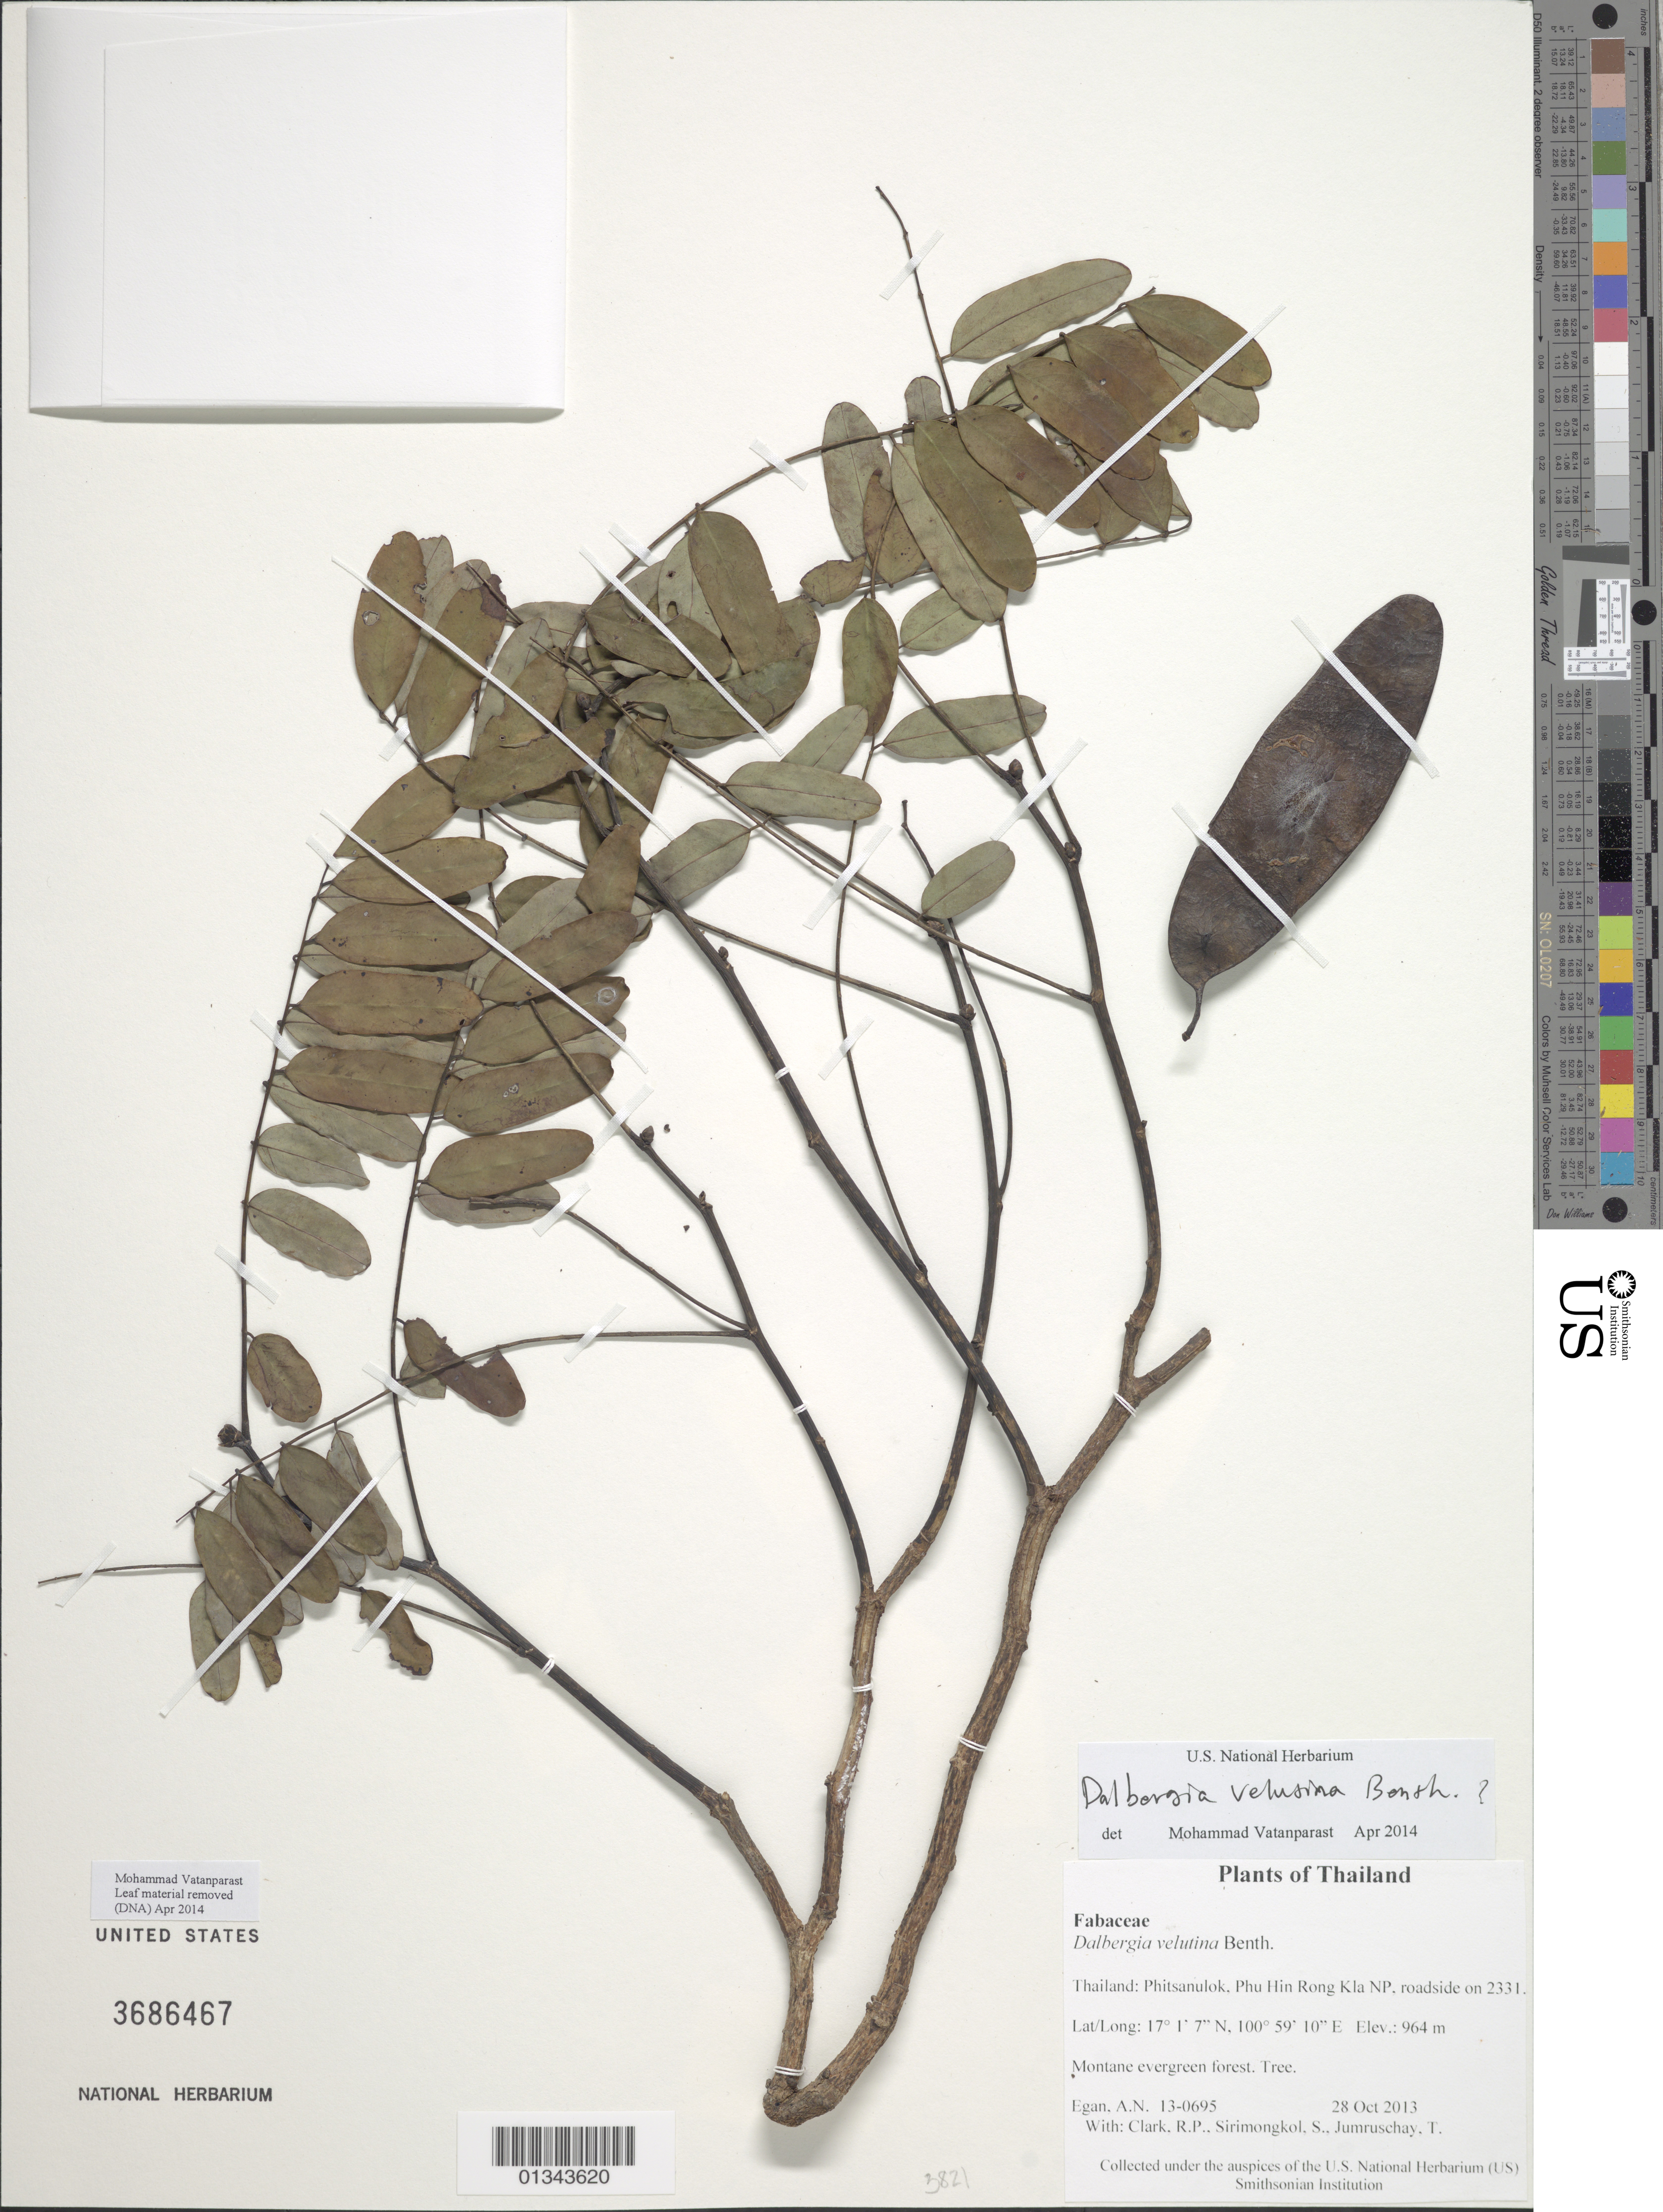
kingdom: Plantae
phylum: Tracheophyta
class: Magnoliopsida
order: Fabales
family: Fabaceae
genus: Dalbergia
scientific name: Dalbergia velutina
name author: Benth.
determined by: Egan, Ashley N., (US), Smithsonian Institution - National Museum of Natural History (UNITED STATES)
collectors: A. N. Egan, R. P. Clark, S. Sirimongkol & T. Jumruschay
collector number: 13-0695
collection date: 2013-10-28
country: Thailand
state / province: Phitsanulok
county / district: Nakhon Thai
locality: Phu Hin Rong Kla NP, roadside on 2331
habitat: Montane evergreen forest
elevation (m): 964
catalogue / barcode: US 3686467